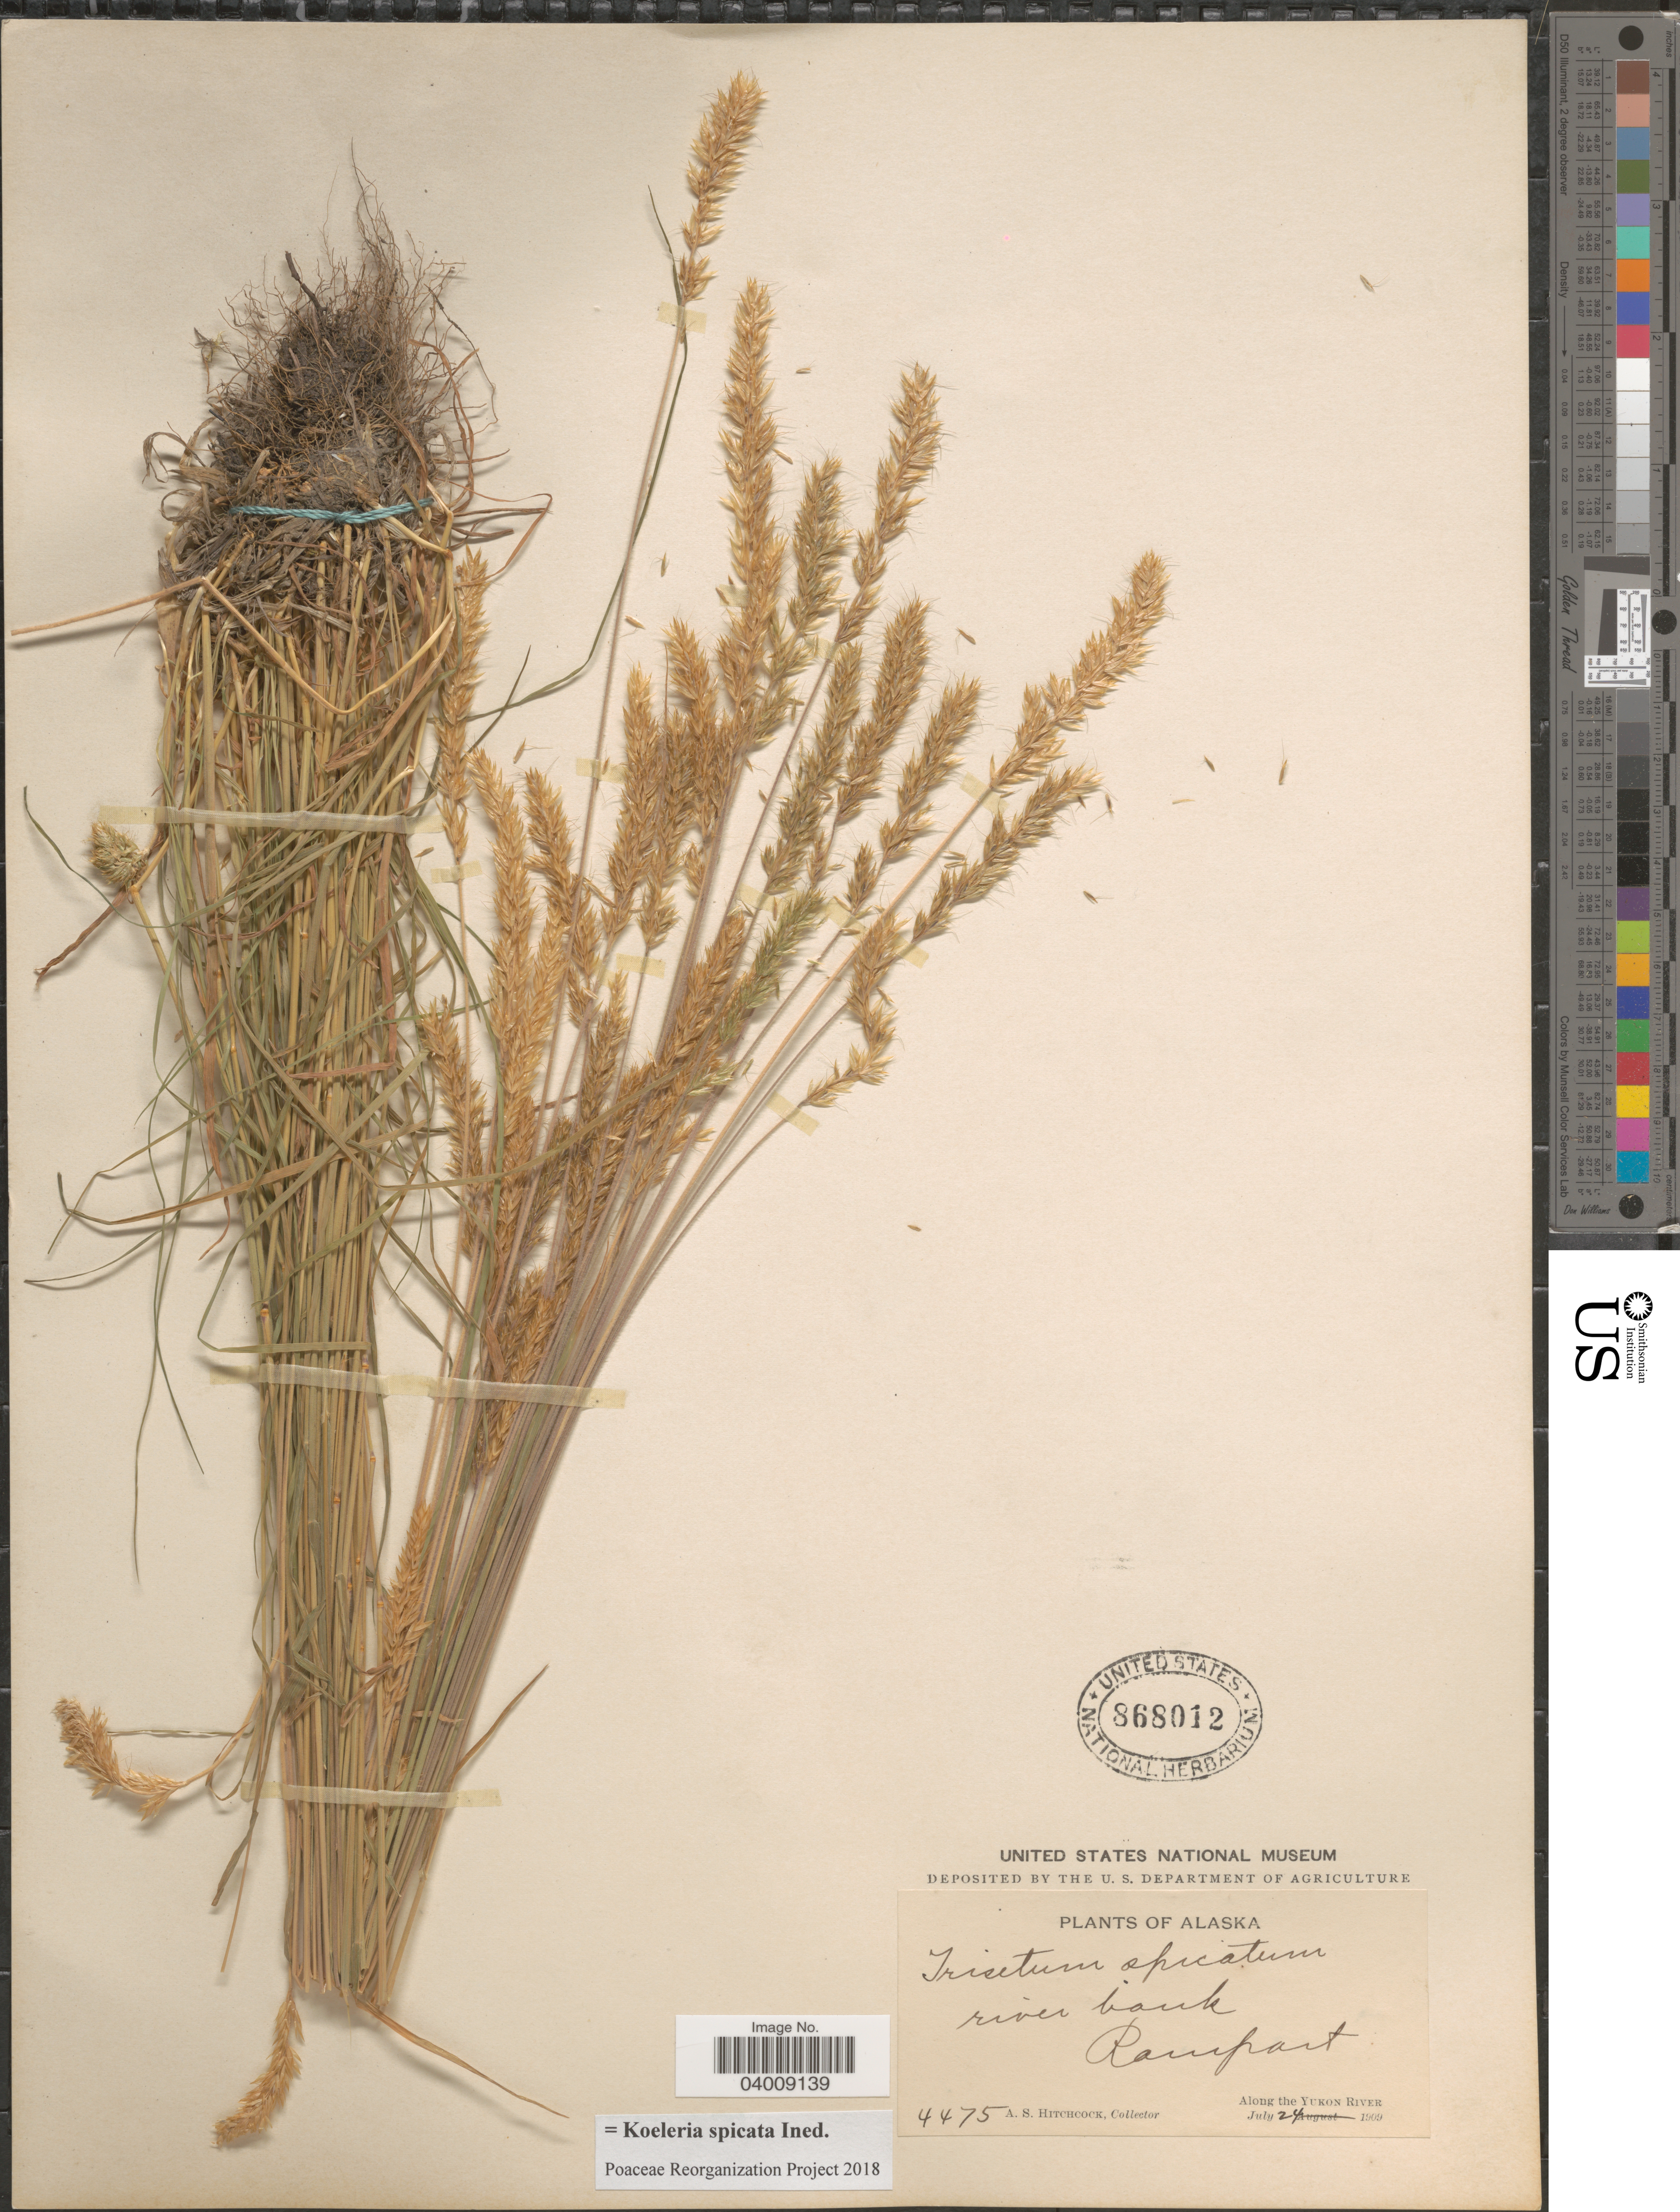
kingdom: Plantae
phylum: Tracheophyta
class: Liliopsida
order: Poales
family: Poaceae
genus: Koeleria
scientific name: Koeleria spicata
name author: (L.) Barberá et al.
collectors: A. S. Hitchcock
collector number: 4475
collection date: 1909-07-24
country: United States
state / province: Alaska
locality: Rampart. Along the Yukon River.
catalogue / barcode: US 868012